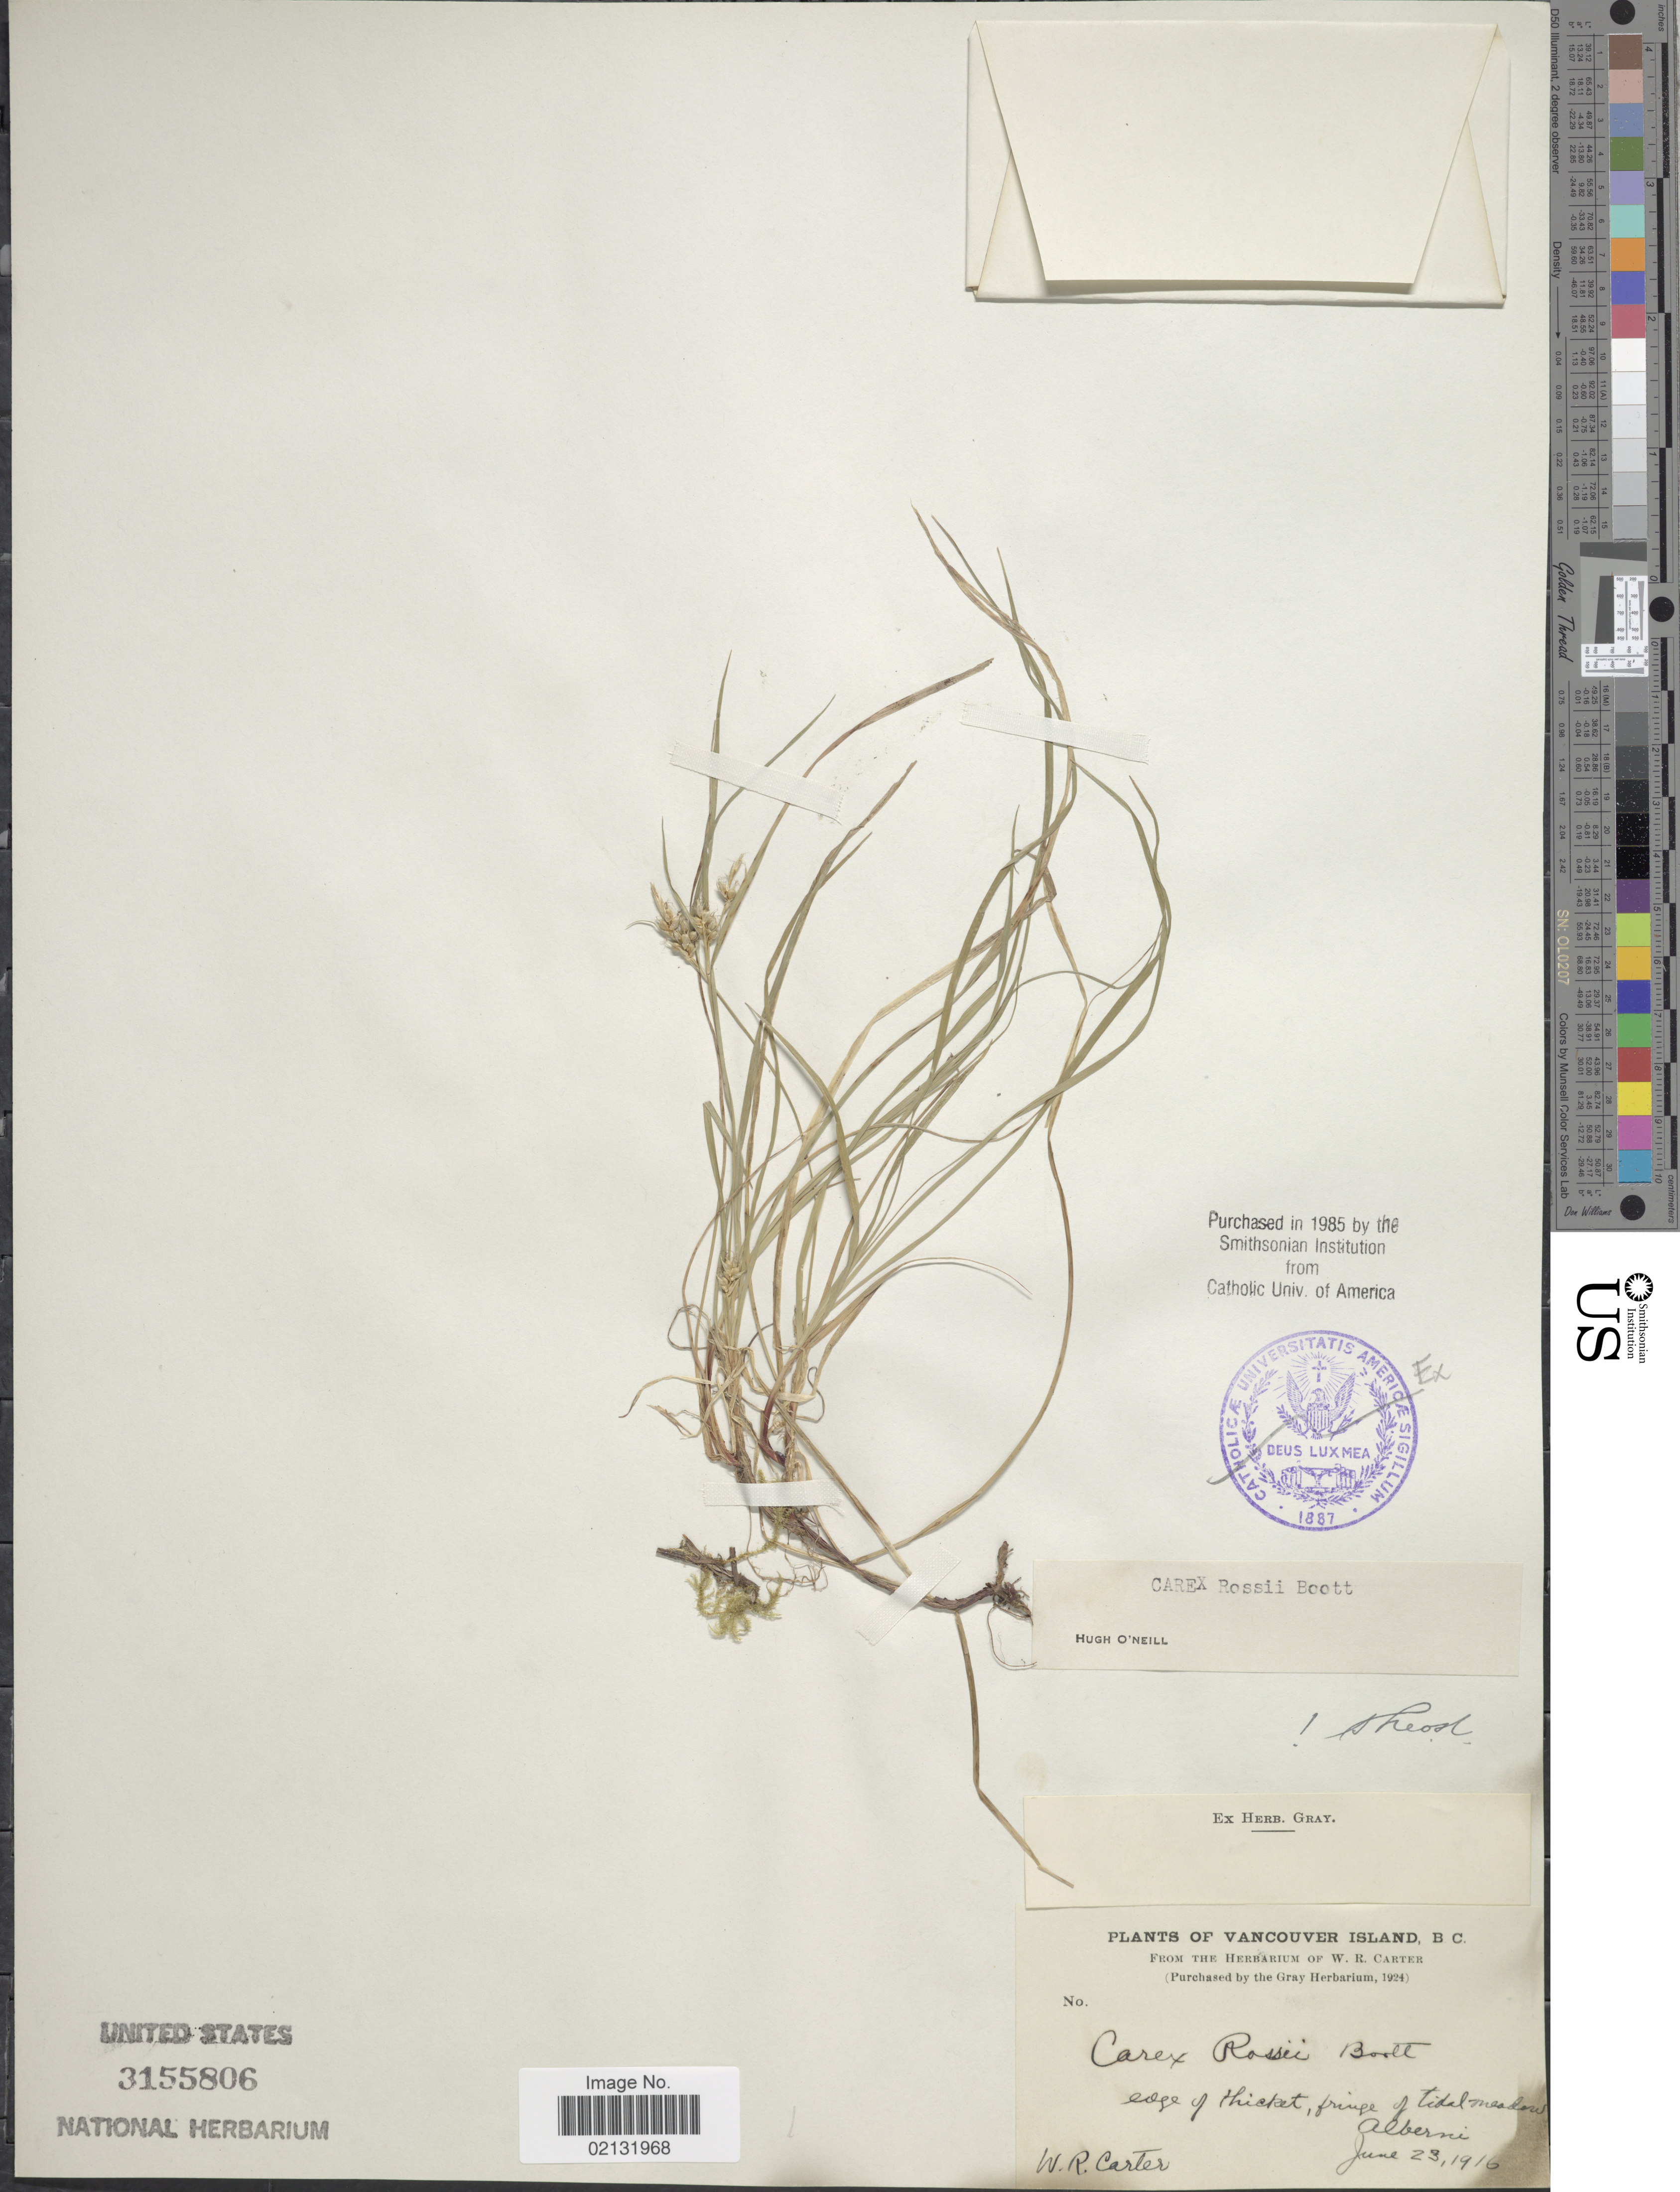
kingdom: Plantae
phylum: Tracheophyta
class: Liliopsida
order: Poales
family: Cyperaceae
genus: Carex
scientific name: Carex rossii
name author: Boott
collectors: W. R. Carter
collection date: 1916-06-23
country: Canada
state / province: British Columbia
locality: Vancouver Island B.C. Edge of thicket, fringe of tidal meadow Alberni.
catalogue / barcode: US 3155806